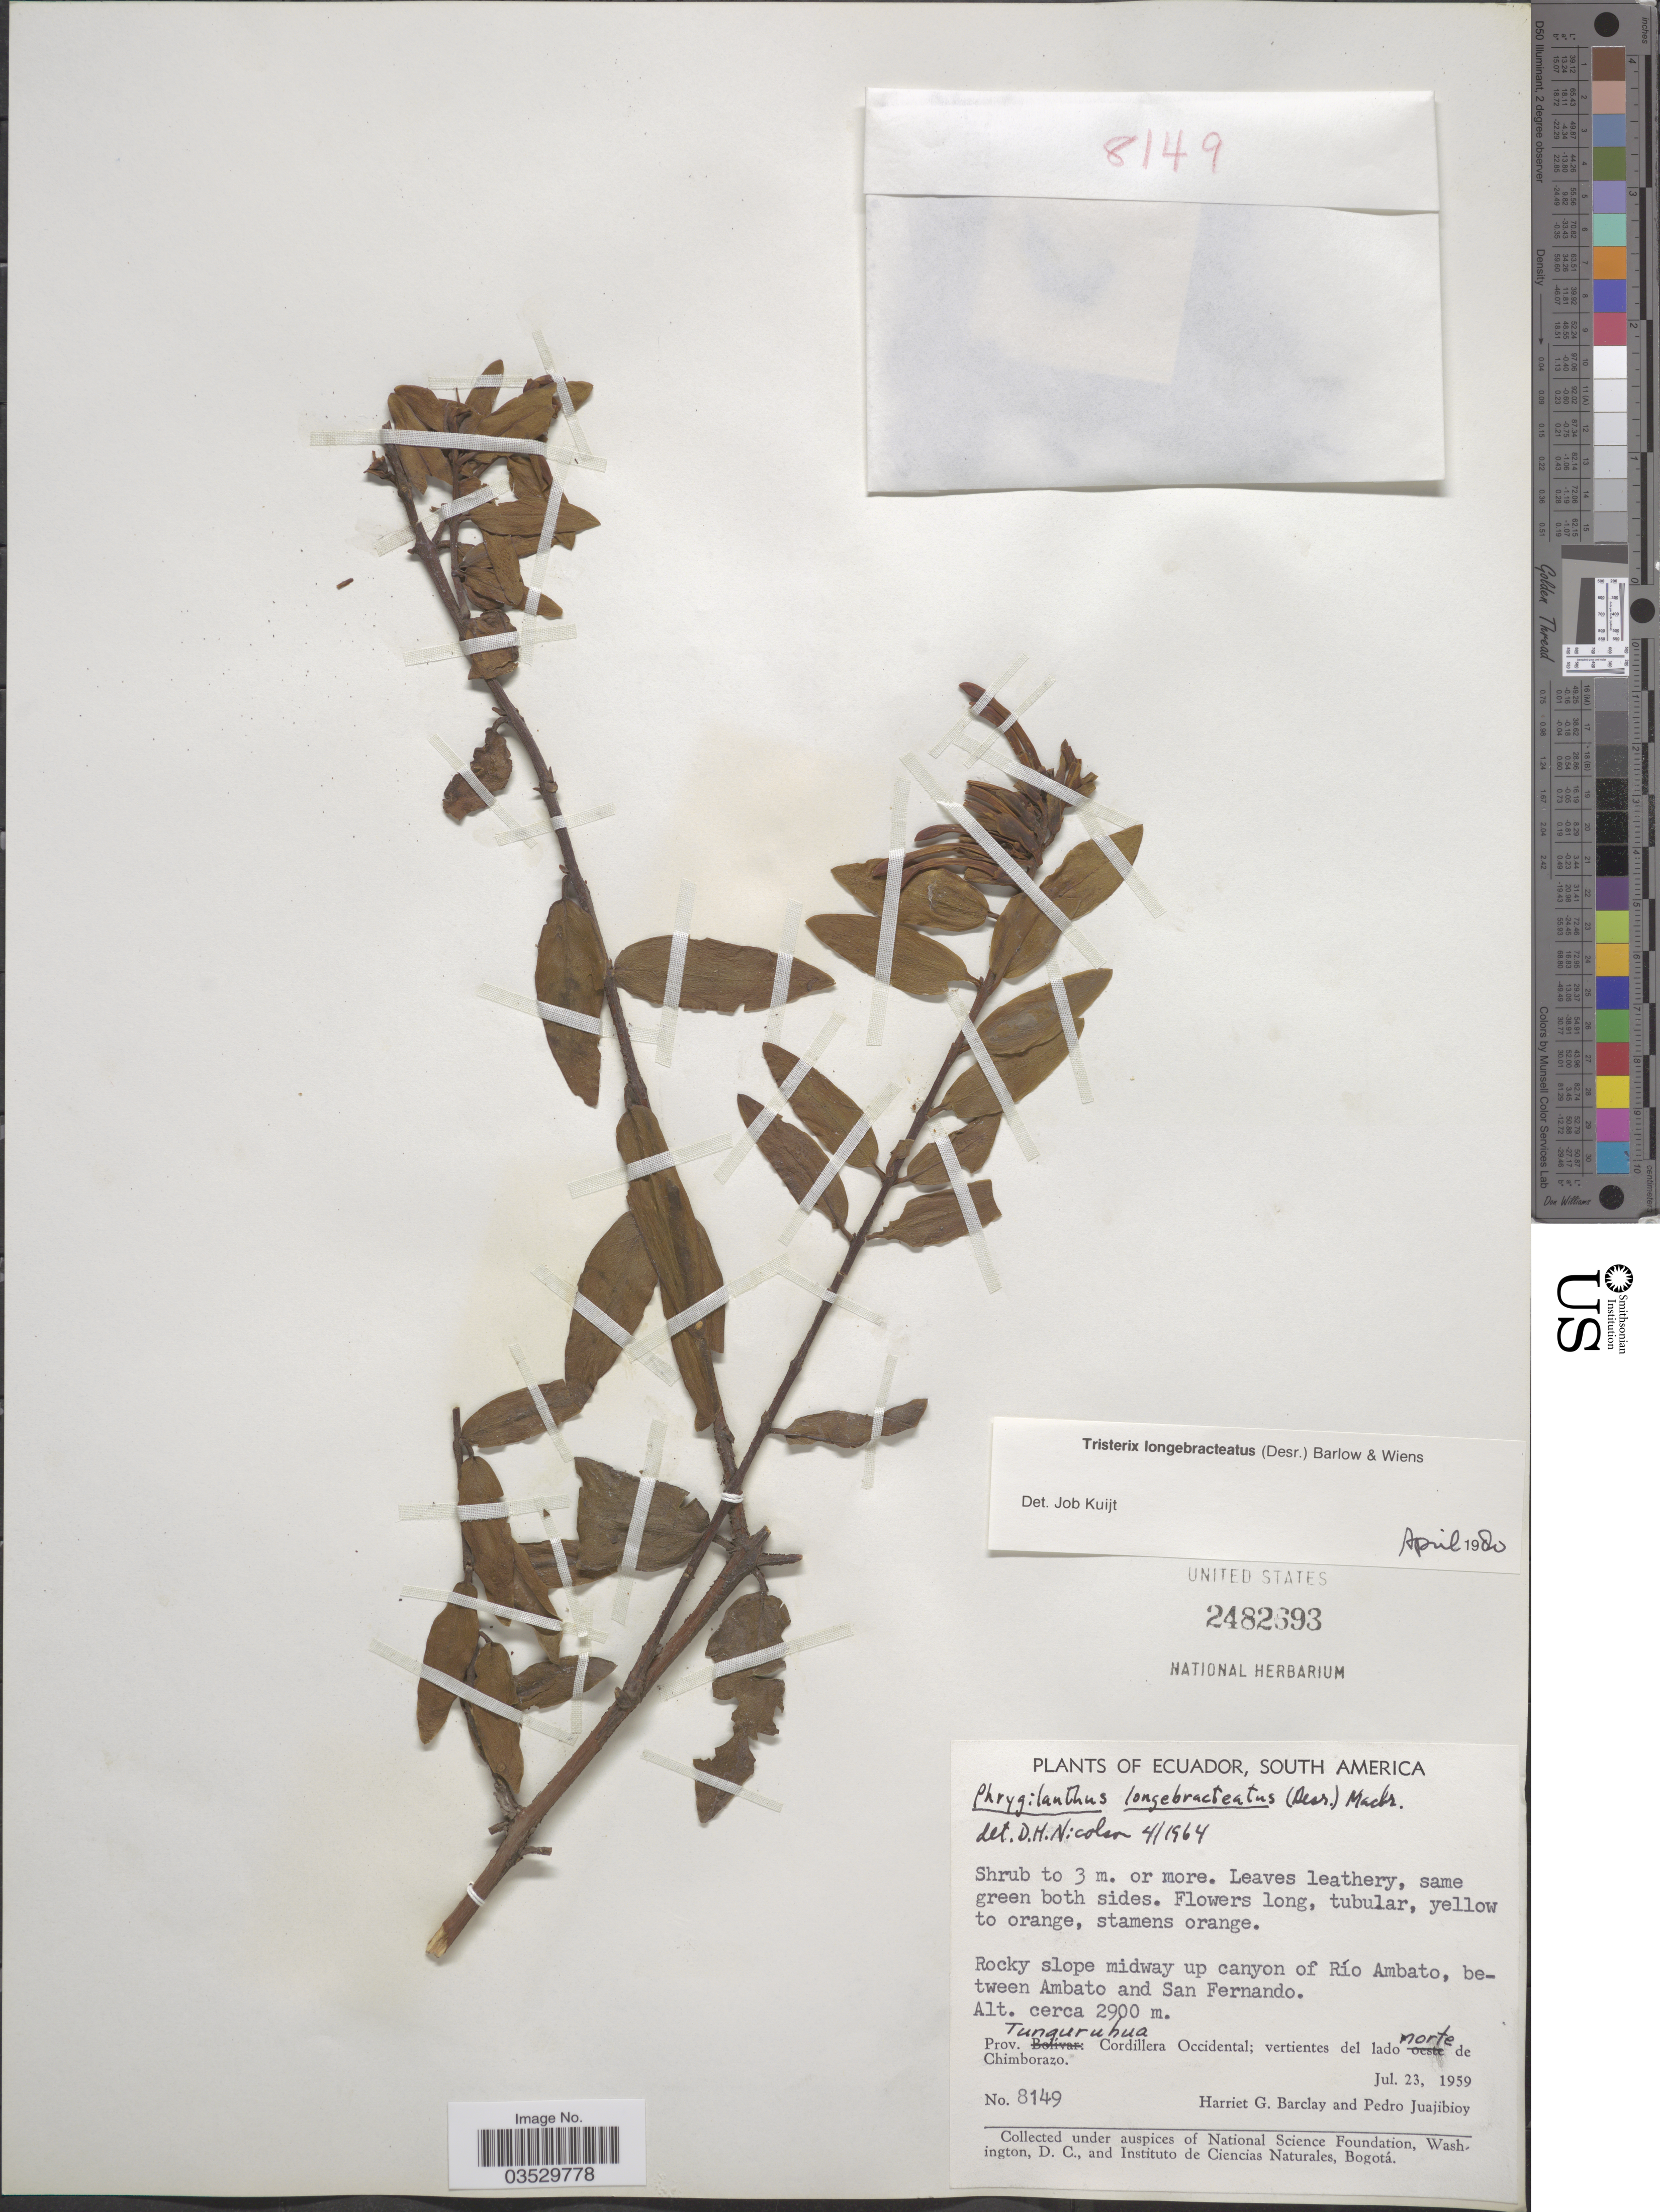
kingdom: Plantae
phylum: Tracheophyta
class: Magnoliopsida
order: Santalales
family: Loranthaceae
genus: Tristerix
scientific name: Tristerix longebracteatus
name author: (Desr.) Bart. & Wiens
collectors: H. G. Barclay & P. Juajibioy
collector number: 8149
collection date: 1959-07-23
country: Ecuador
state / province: Tungurahua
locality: Rocky slope midway up canyon of Río Ambato, between Ambato and San Fernando. Cordillera Occidental; vertientes del lado norte de Chimborazo.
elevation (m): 2900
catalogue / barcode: US 2482693